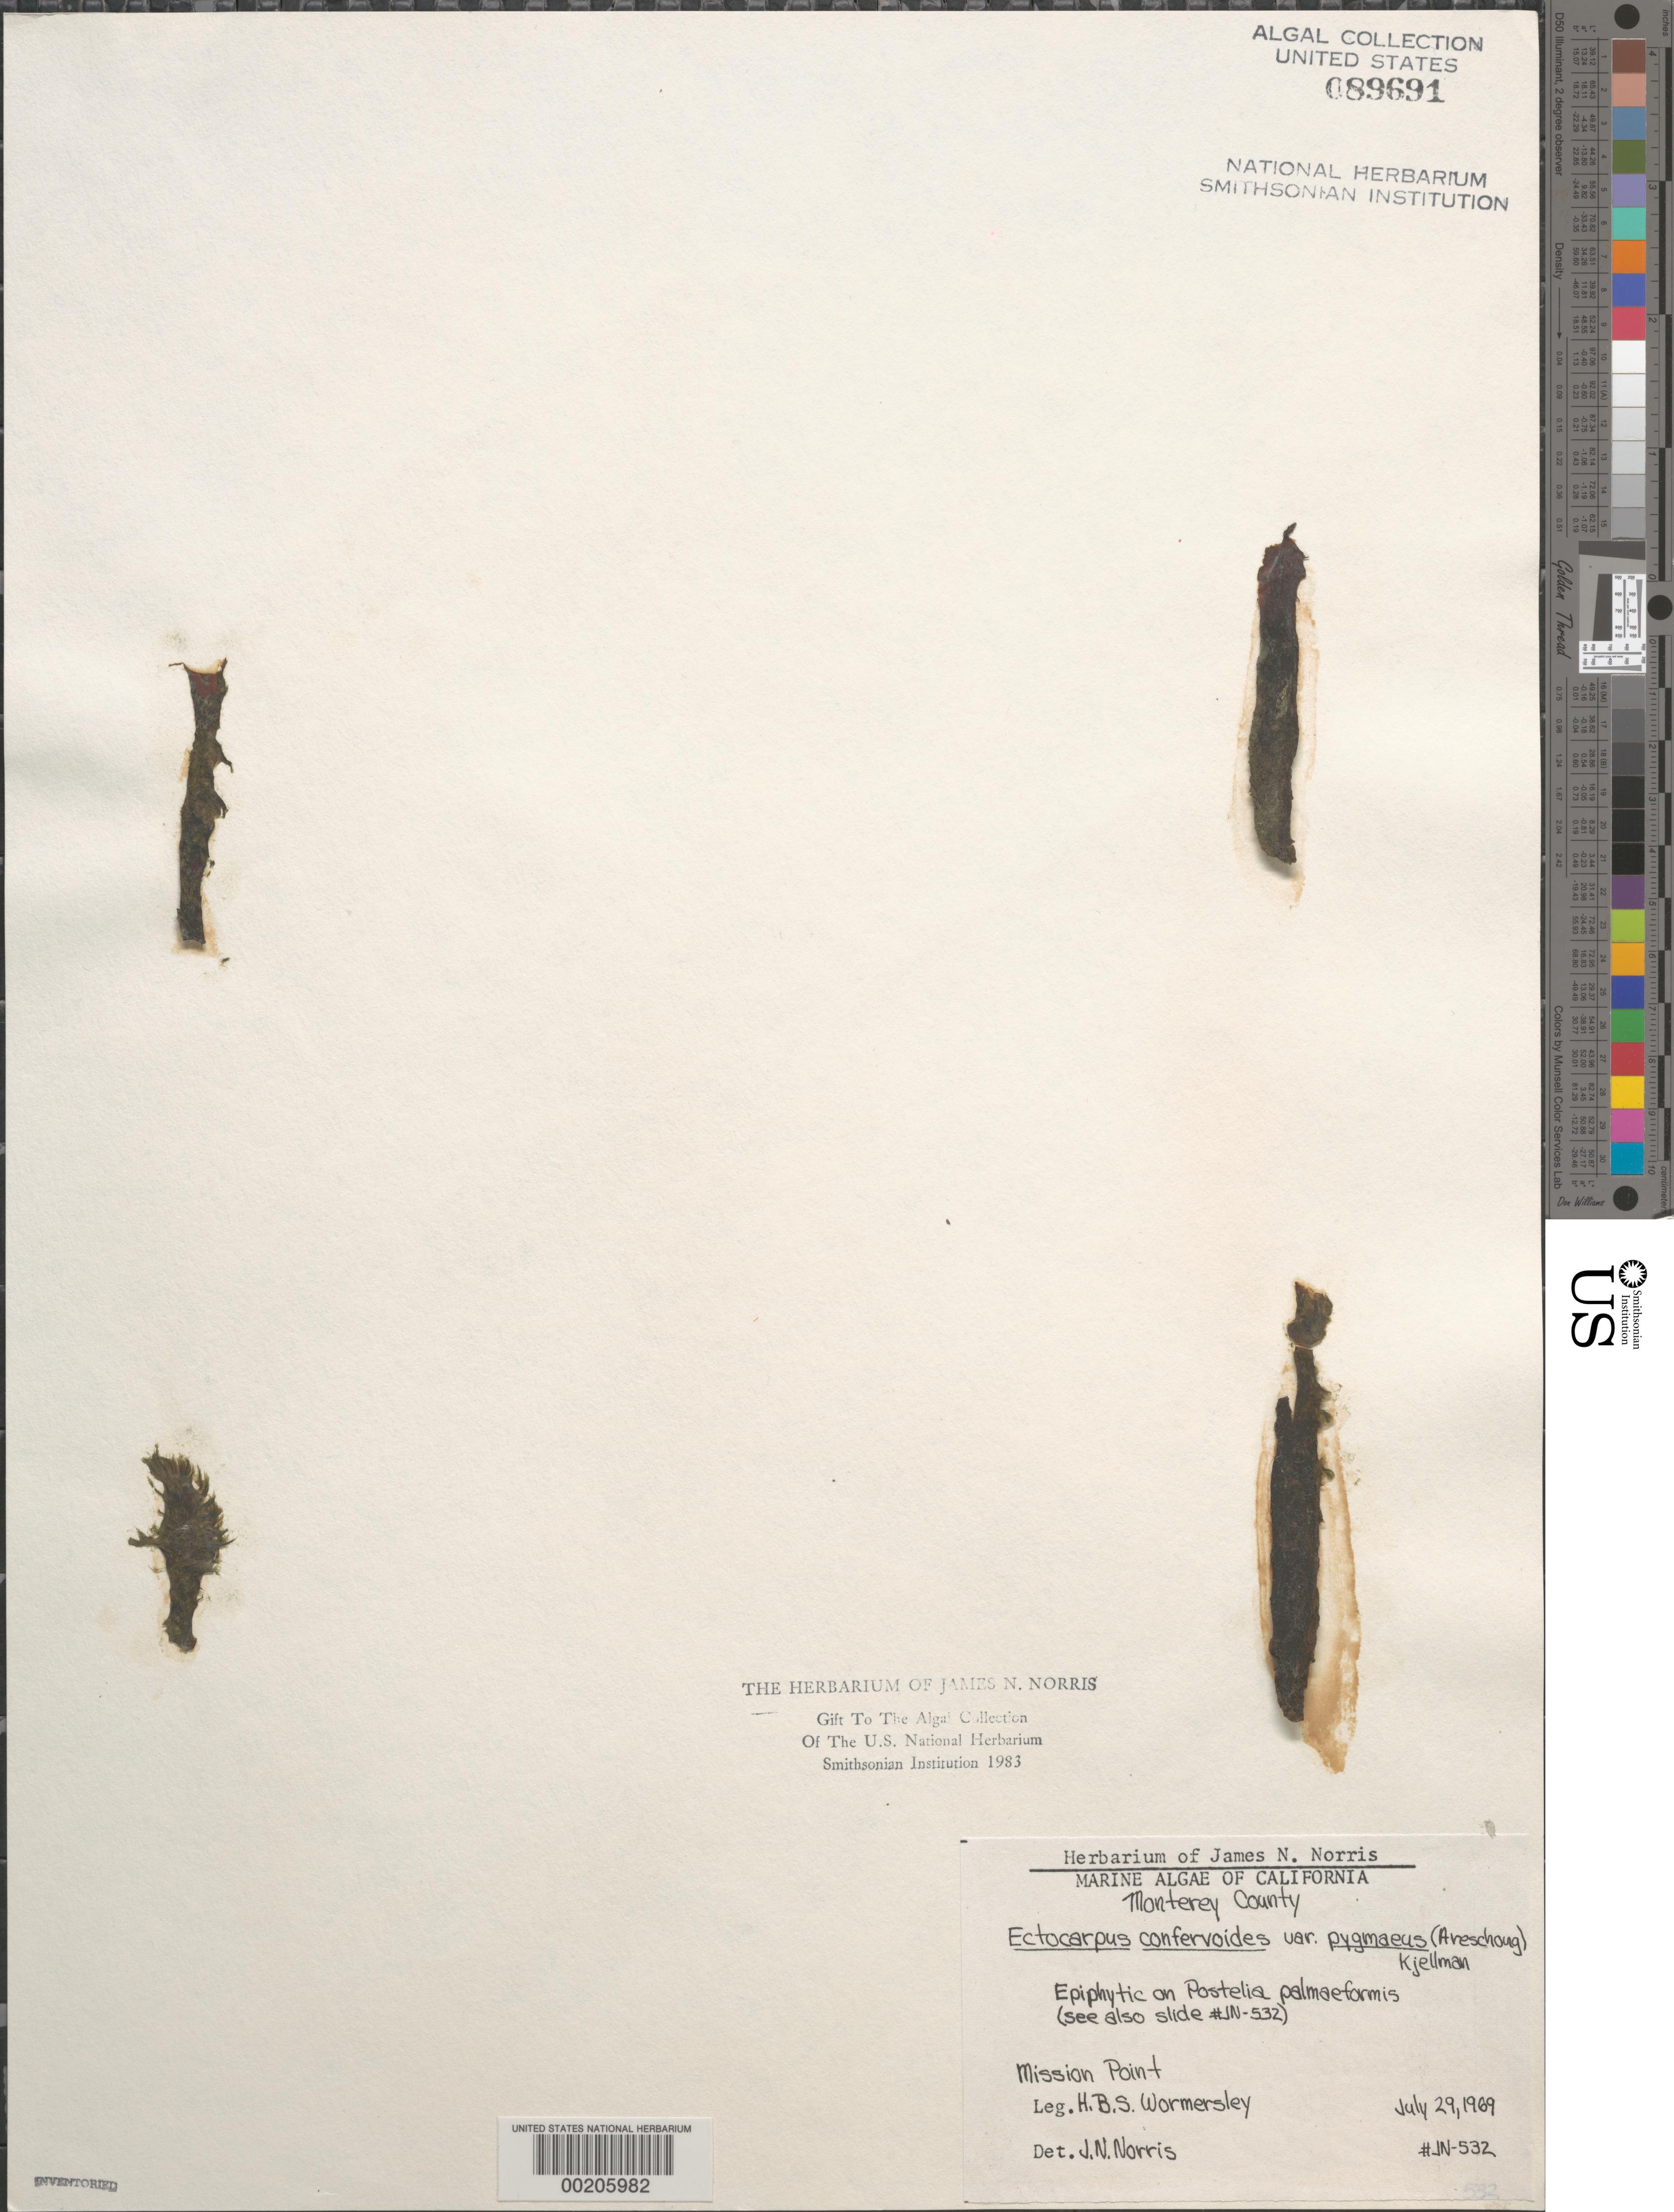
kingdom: Chromista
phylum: Ochrophyta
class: Phaeophyceae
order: Ectocarpales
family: Ectocarpaceae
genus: Ectocarpus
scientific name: Ectocarpus siliculosus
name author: (Dillwyn) Lyngbye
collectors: H. B. S. Womersley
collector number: JN-532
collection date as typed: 29 Jul 1969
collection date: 1969-07-29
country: United States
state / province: California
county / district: Monterey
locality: Mission Point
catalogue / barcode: US 89691